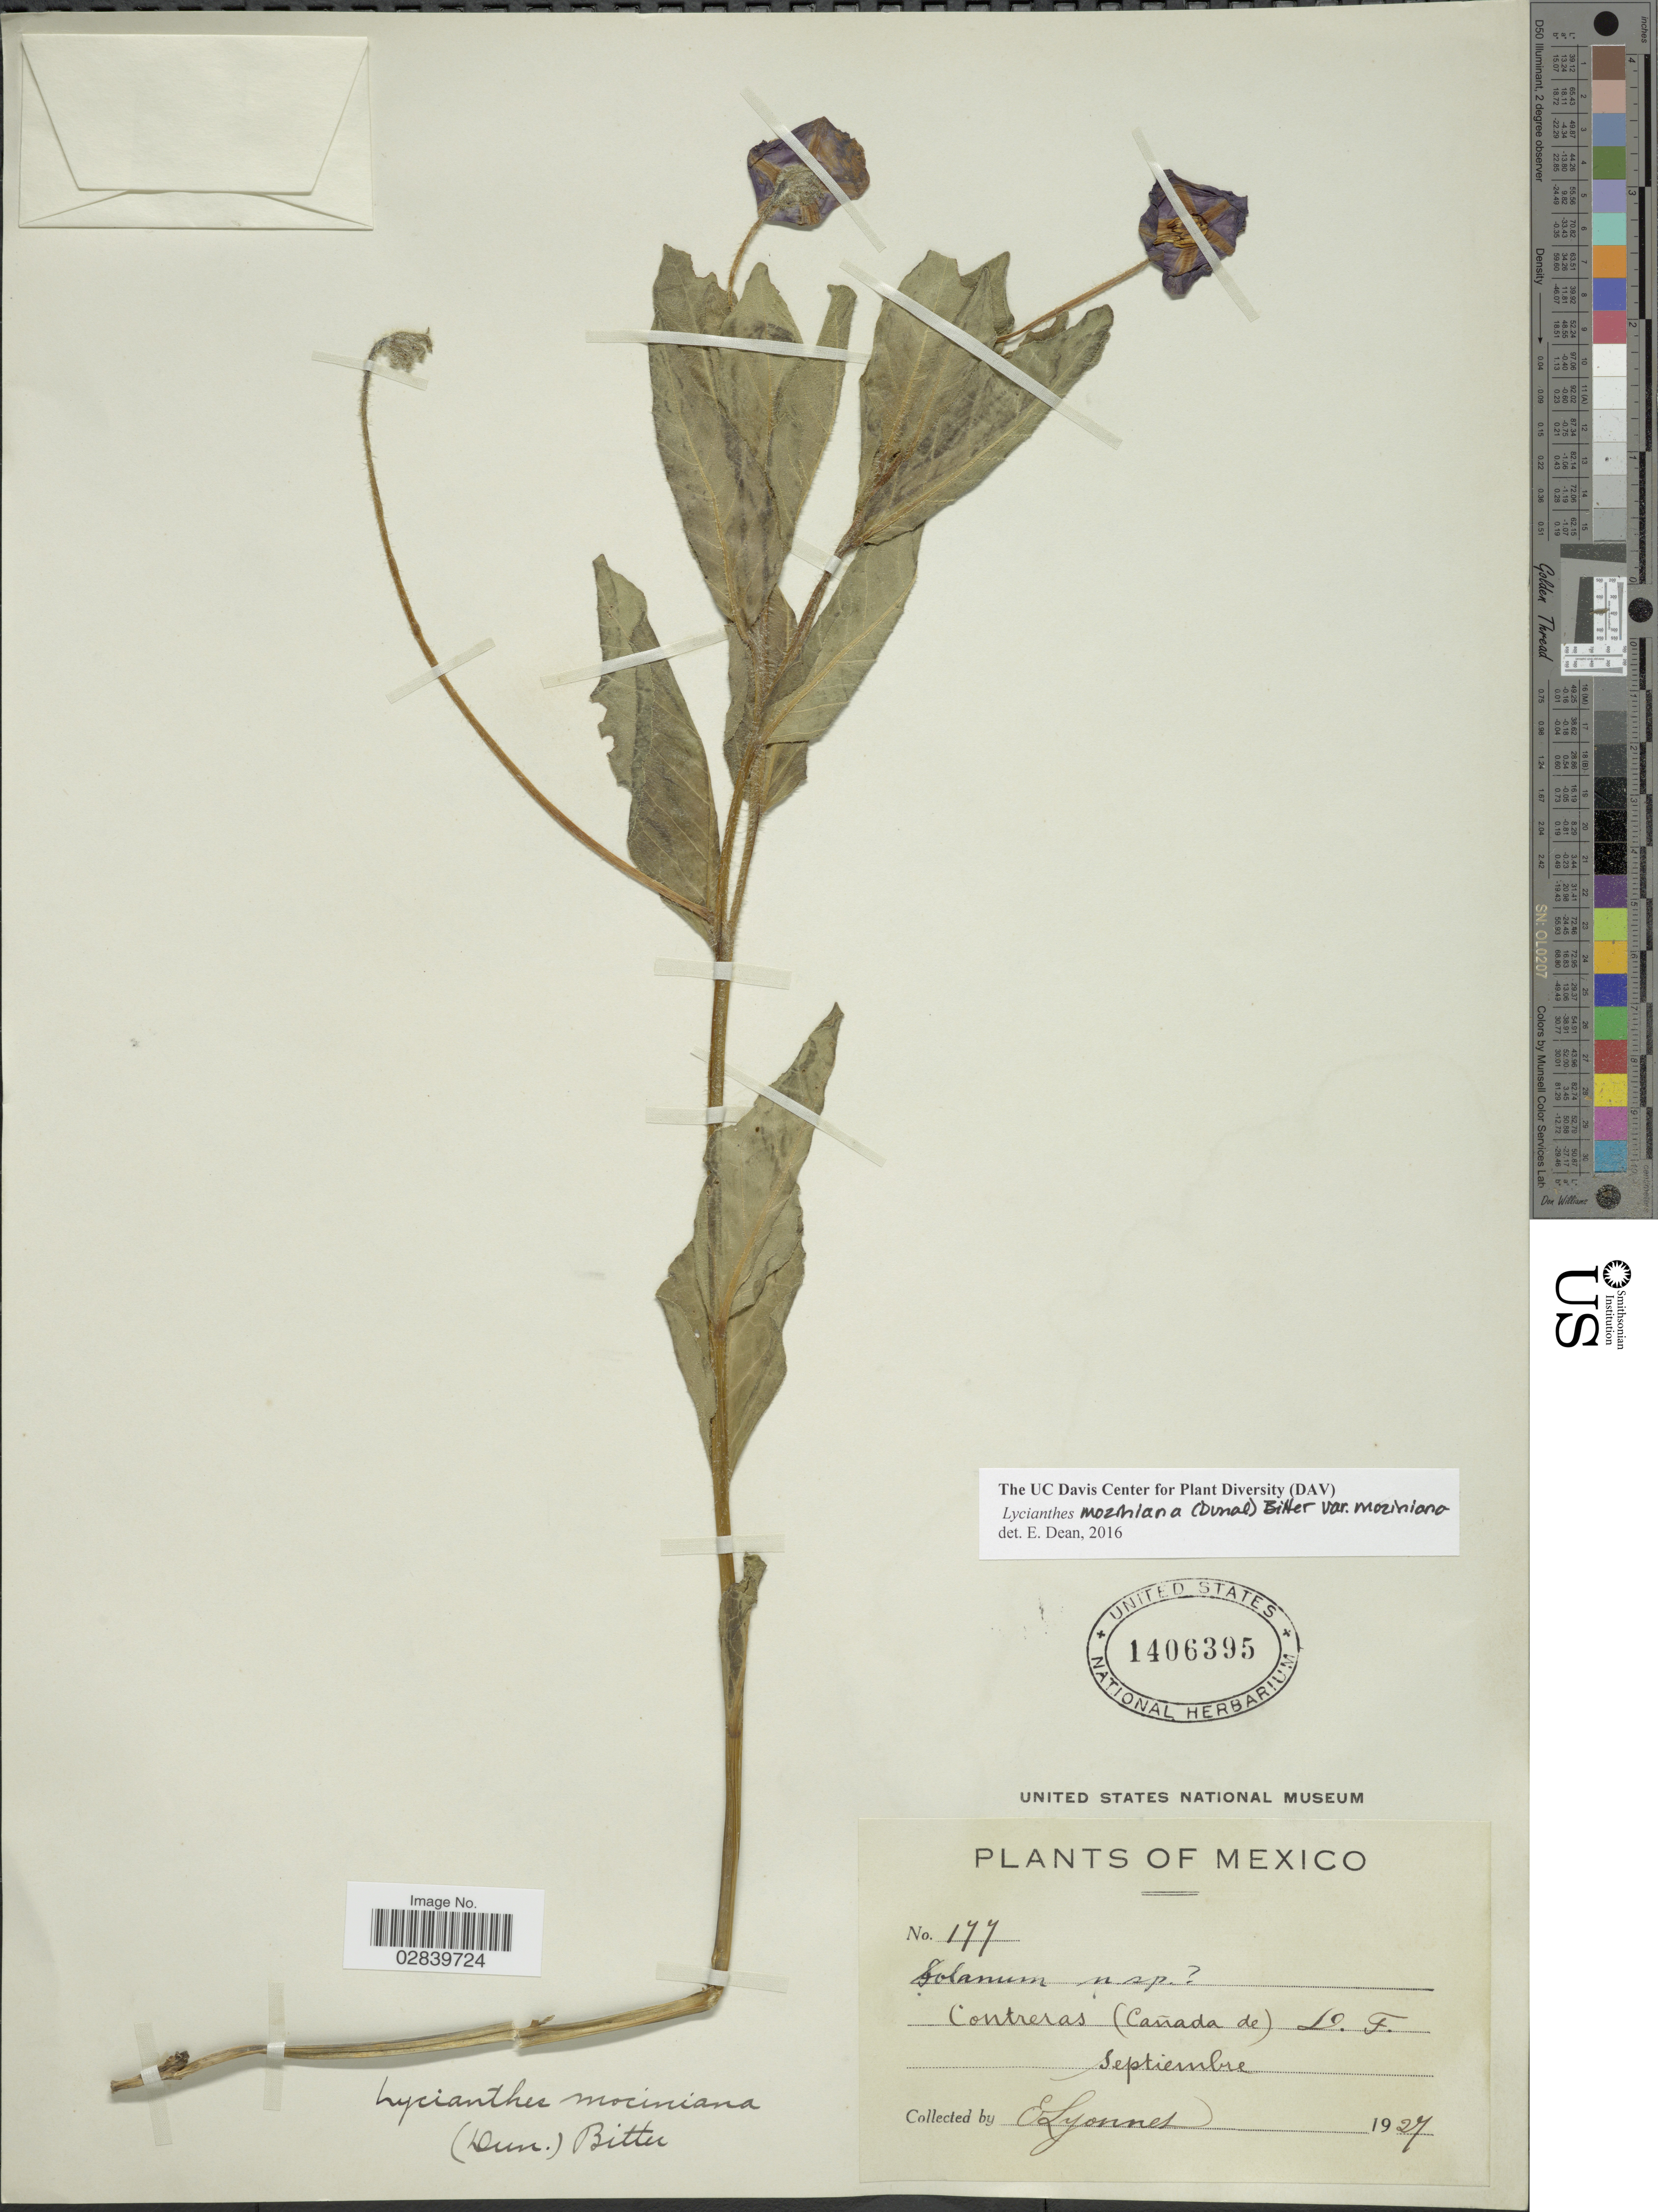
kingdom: Plantae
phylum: Tracheophyta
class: Magnoliopsida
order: Solanales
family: Solanaceae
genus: Lycianthes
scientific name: Lycianthes moziniana var. oaxacana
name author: E. Dean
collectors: E. Lyonnet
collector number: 177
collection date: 1927-09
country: Mexico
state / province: Distrito Federal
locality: Contreras (Cañade de) D.F.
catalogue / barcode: US 1406395